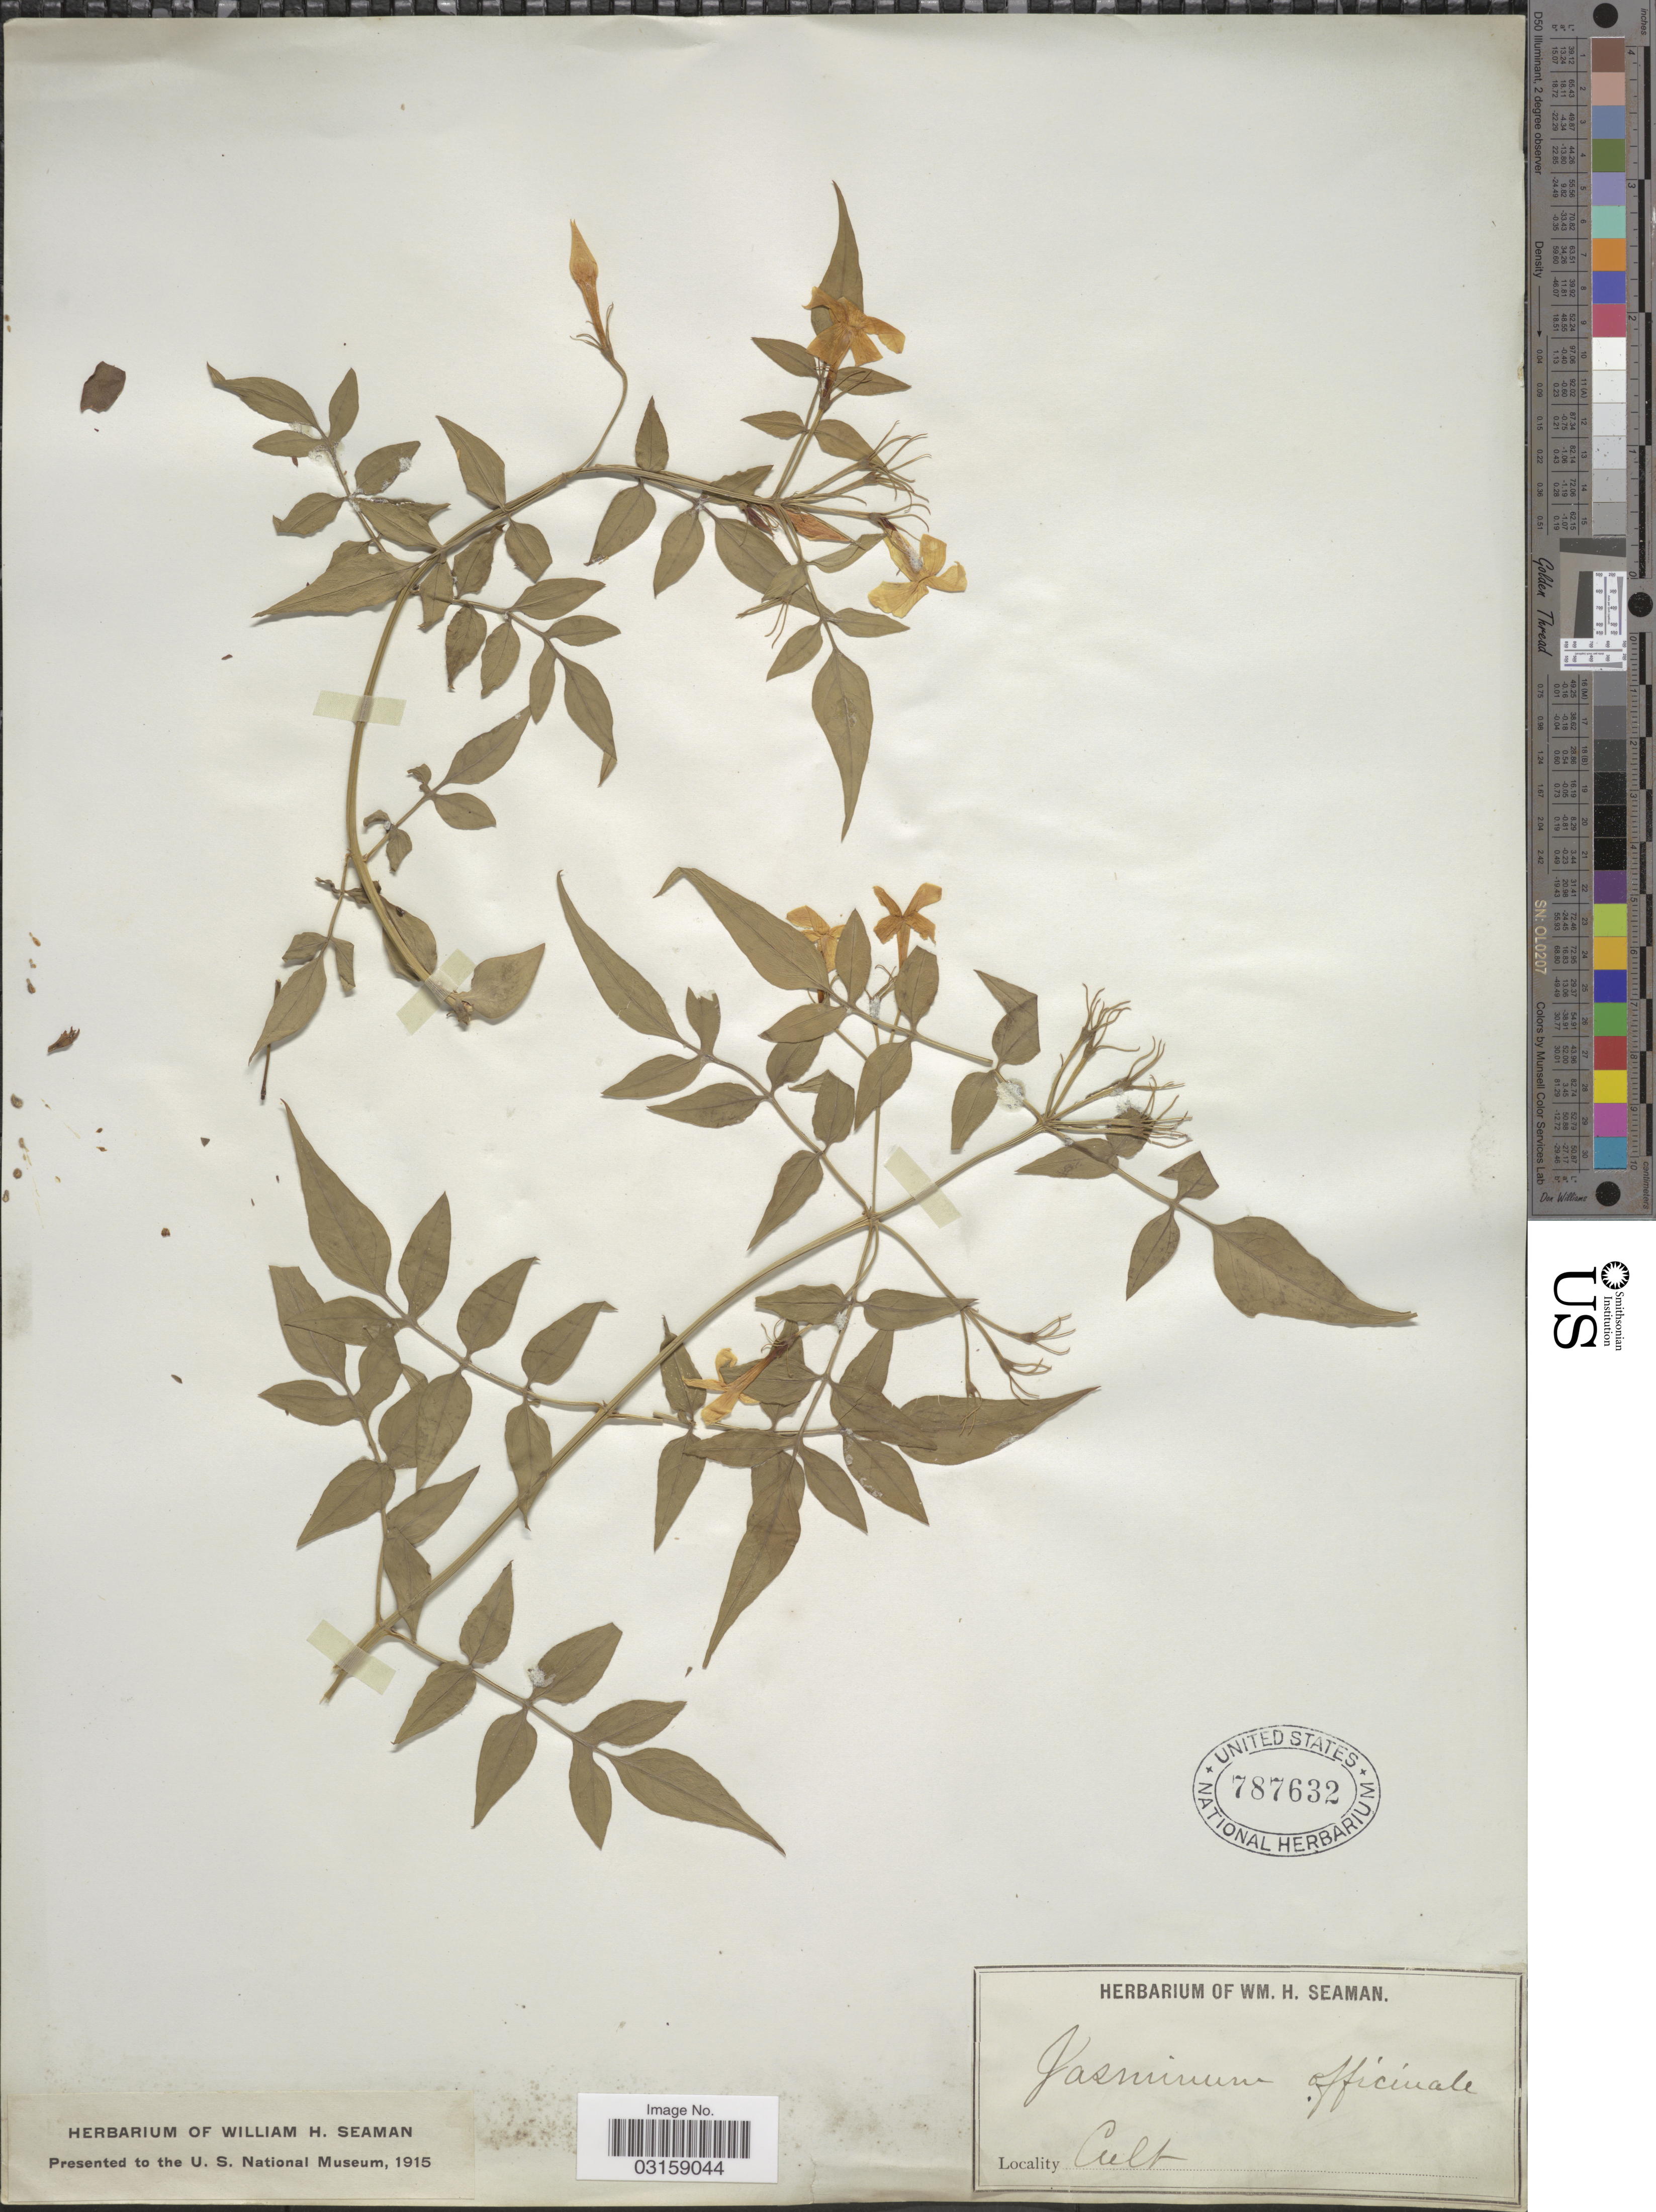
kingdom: Plantae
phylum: Tracheophyta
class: Magnoliopsida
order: Lamiales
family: Oleaceae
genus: Jasminum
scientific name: Jasminum officinale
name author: L.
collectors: Ex herb. W. H. Seaman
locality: Cult.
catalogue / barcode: US 787632